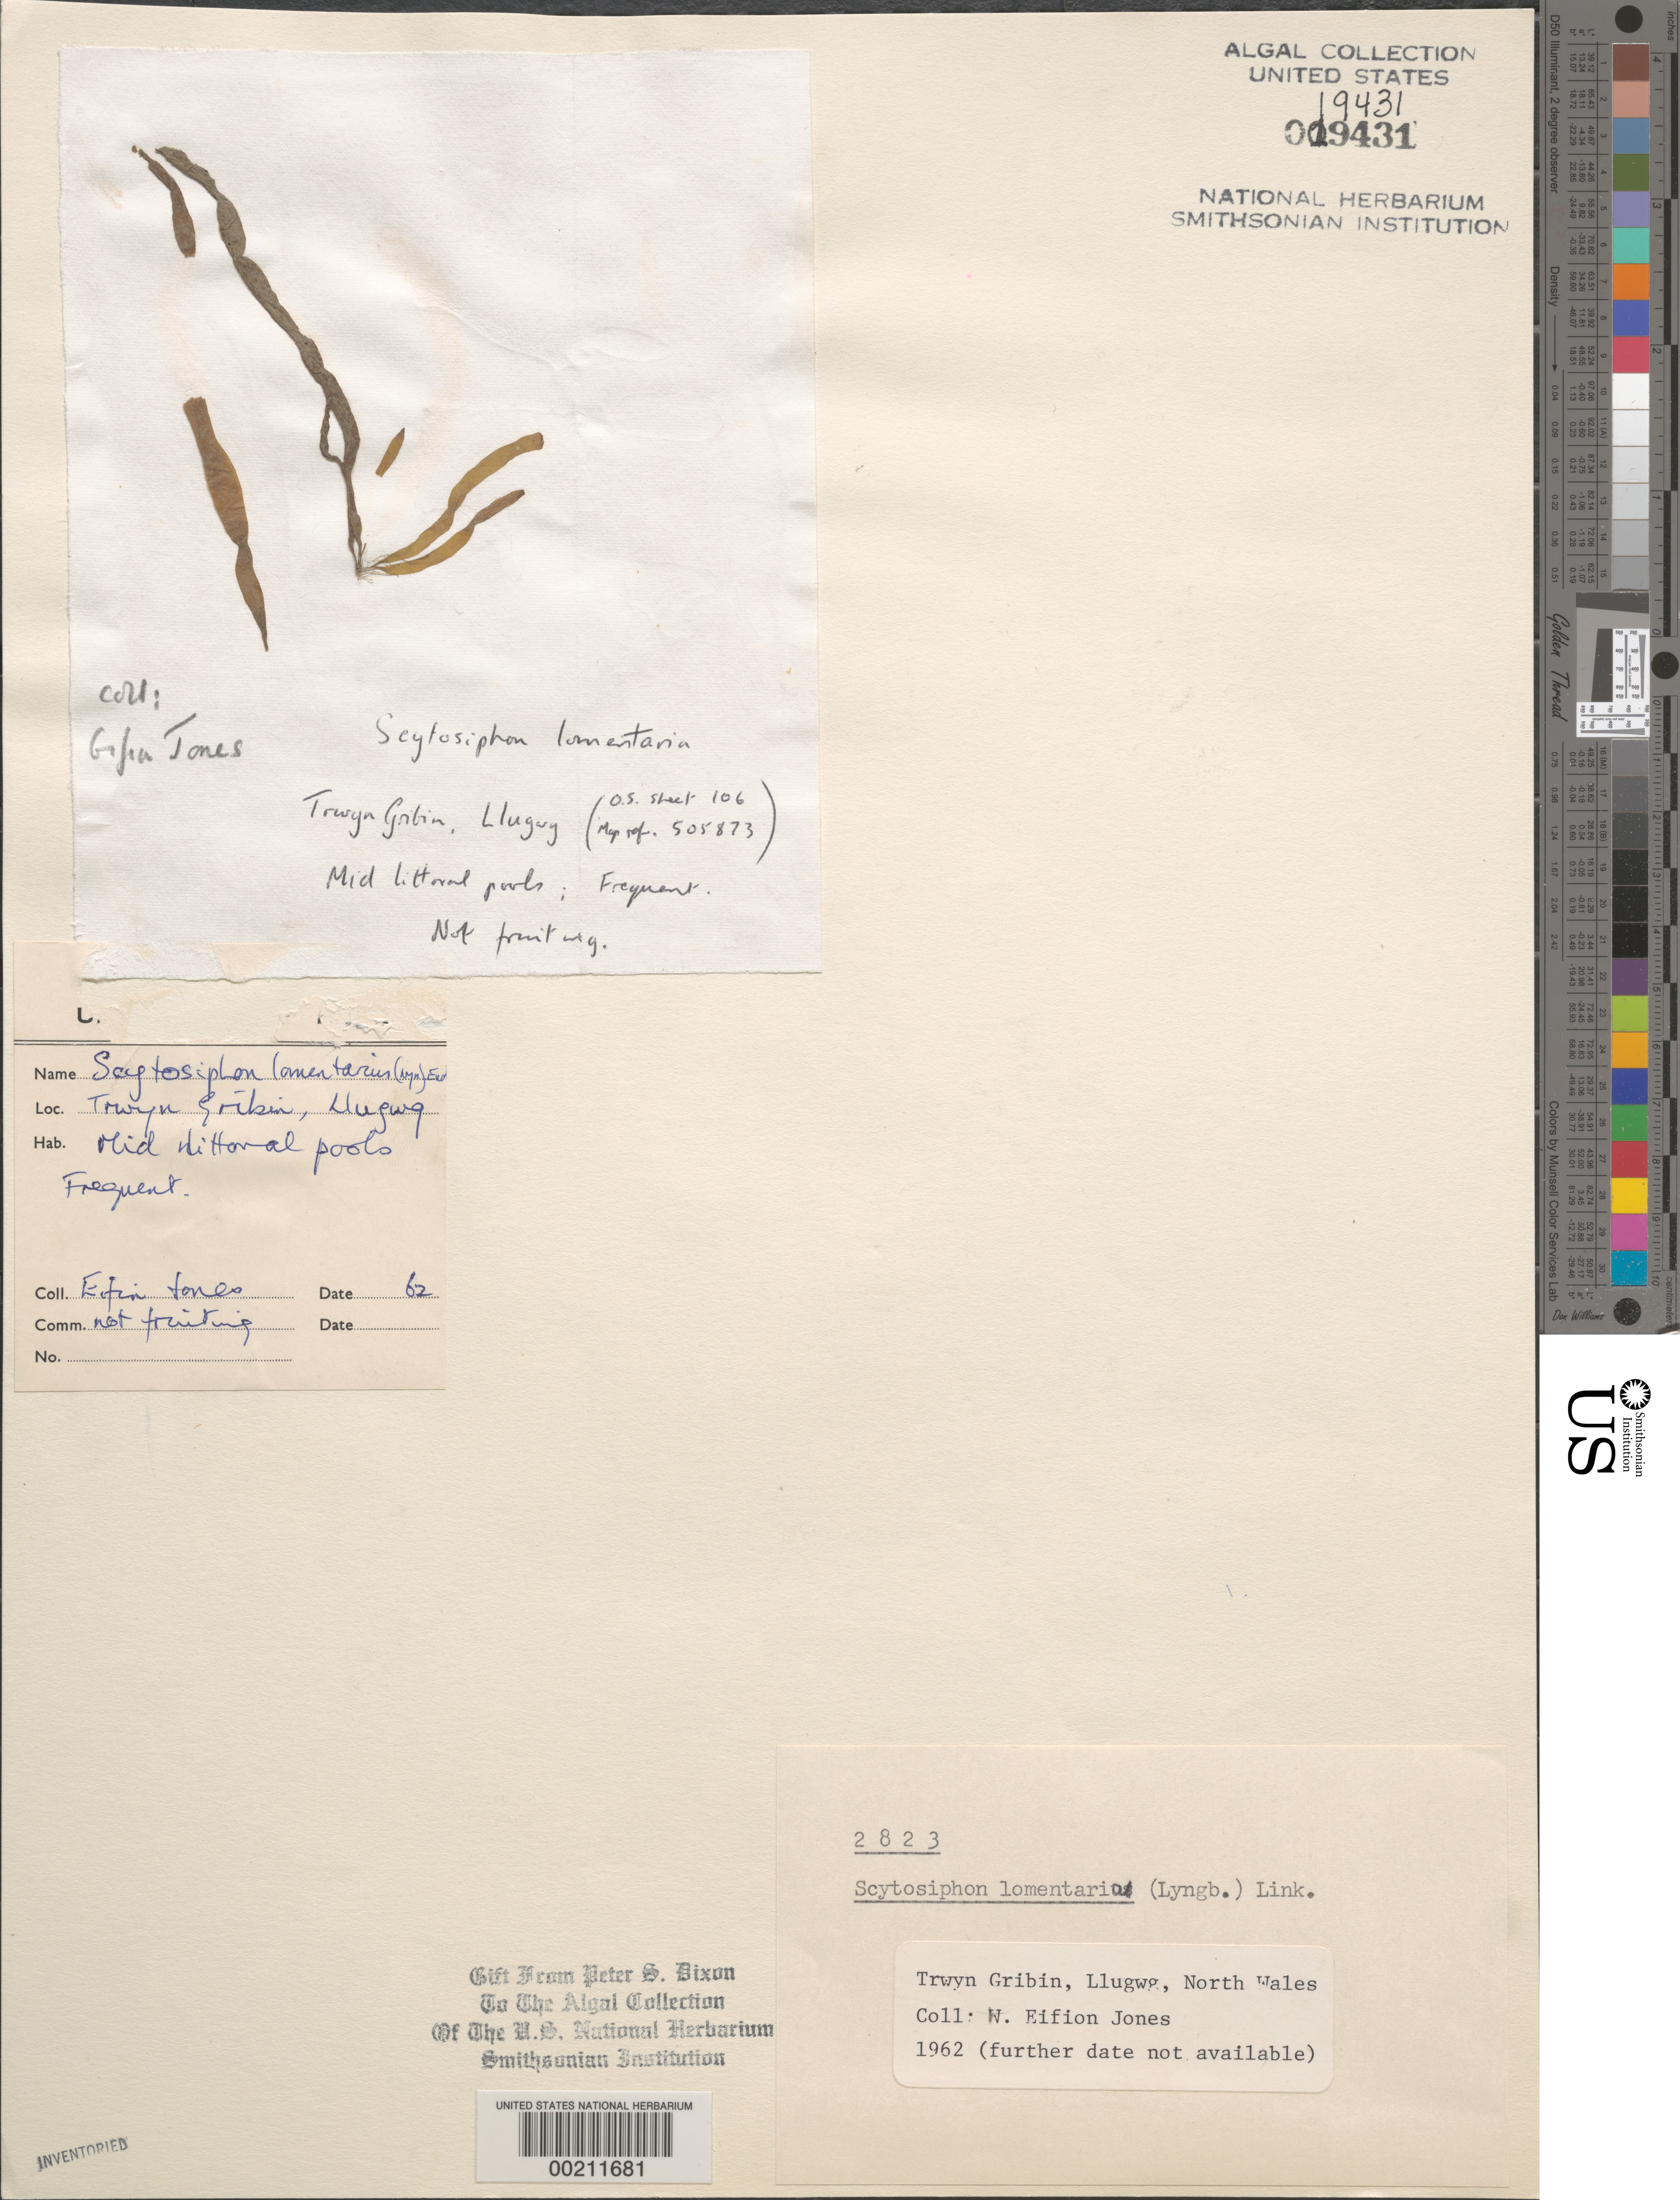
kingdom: Chromista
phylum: Ochrophyta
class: Phaeophyceae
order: Scytosiphonales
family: Scytosiphonaceae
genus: Scytosiphon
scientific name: Scytosiphon lomentaria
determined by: Dixon, P. S.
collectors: W. E. Jones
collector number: PSD 2823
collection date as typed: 1962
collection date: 1962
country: United Kingdom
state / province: Wales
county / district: Clwyd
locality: Trwyn Gribin, Llugwg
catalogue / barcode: US 19431